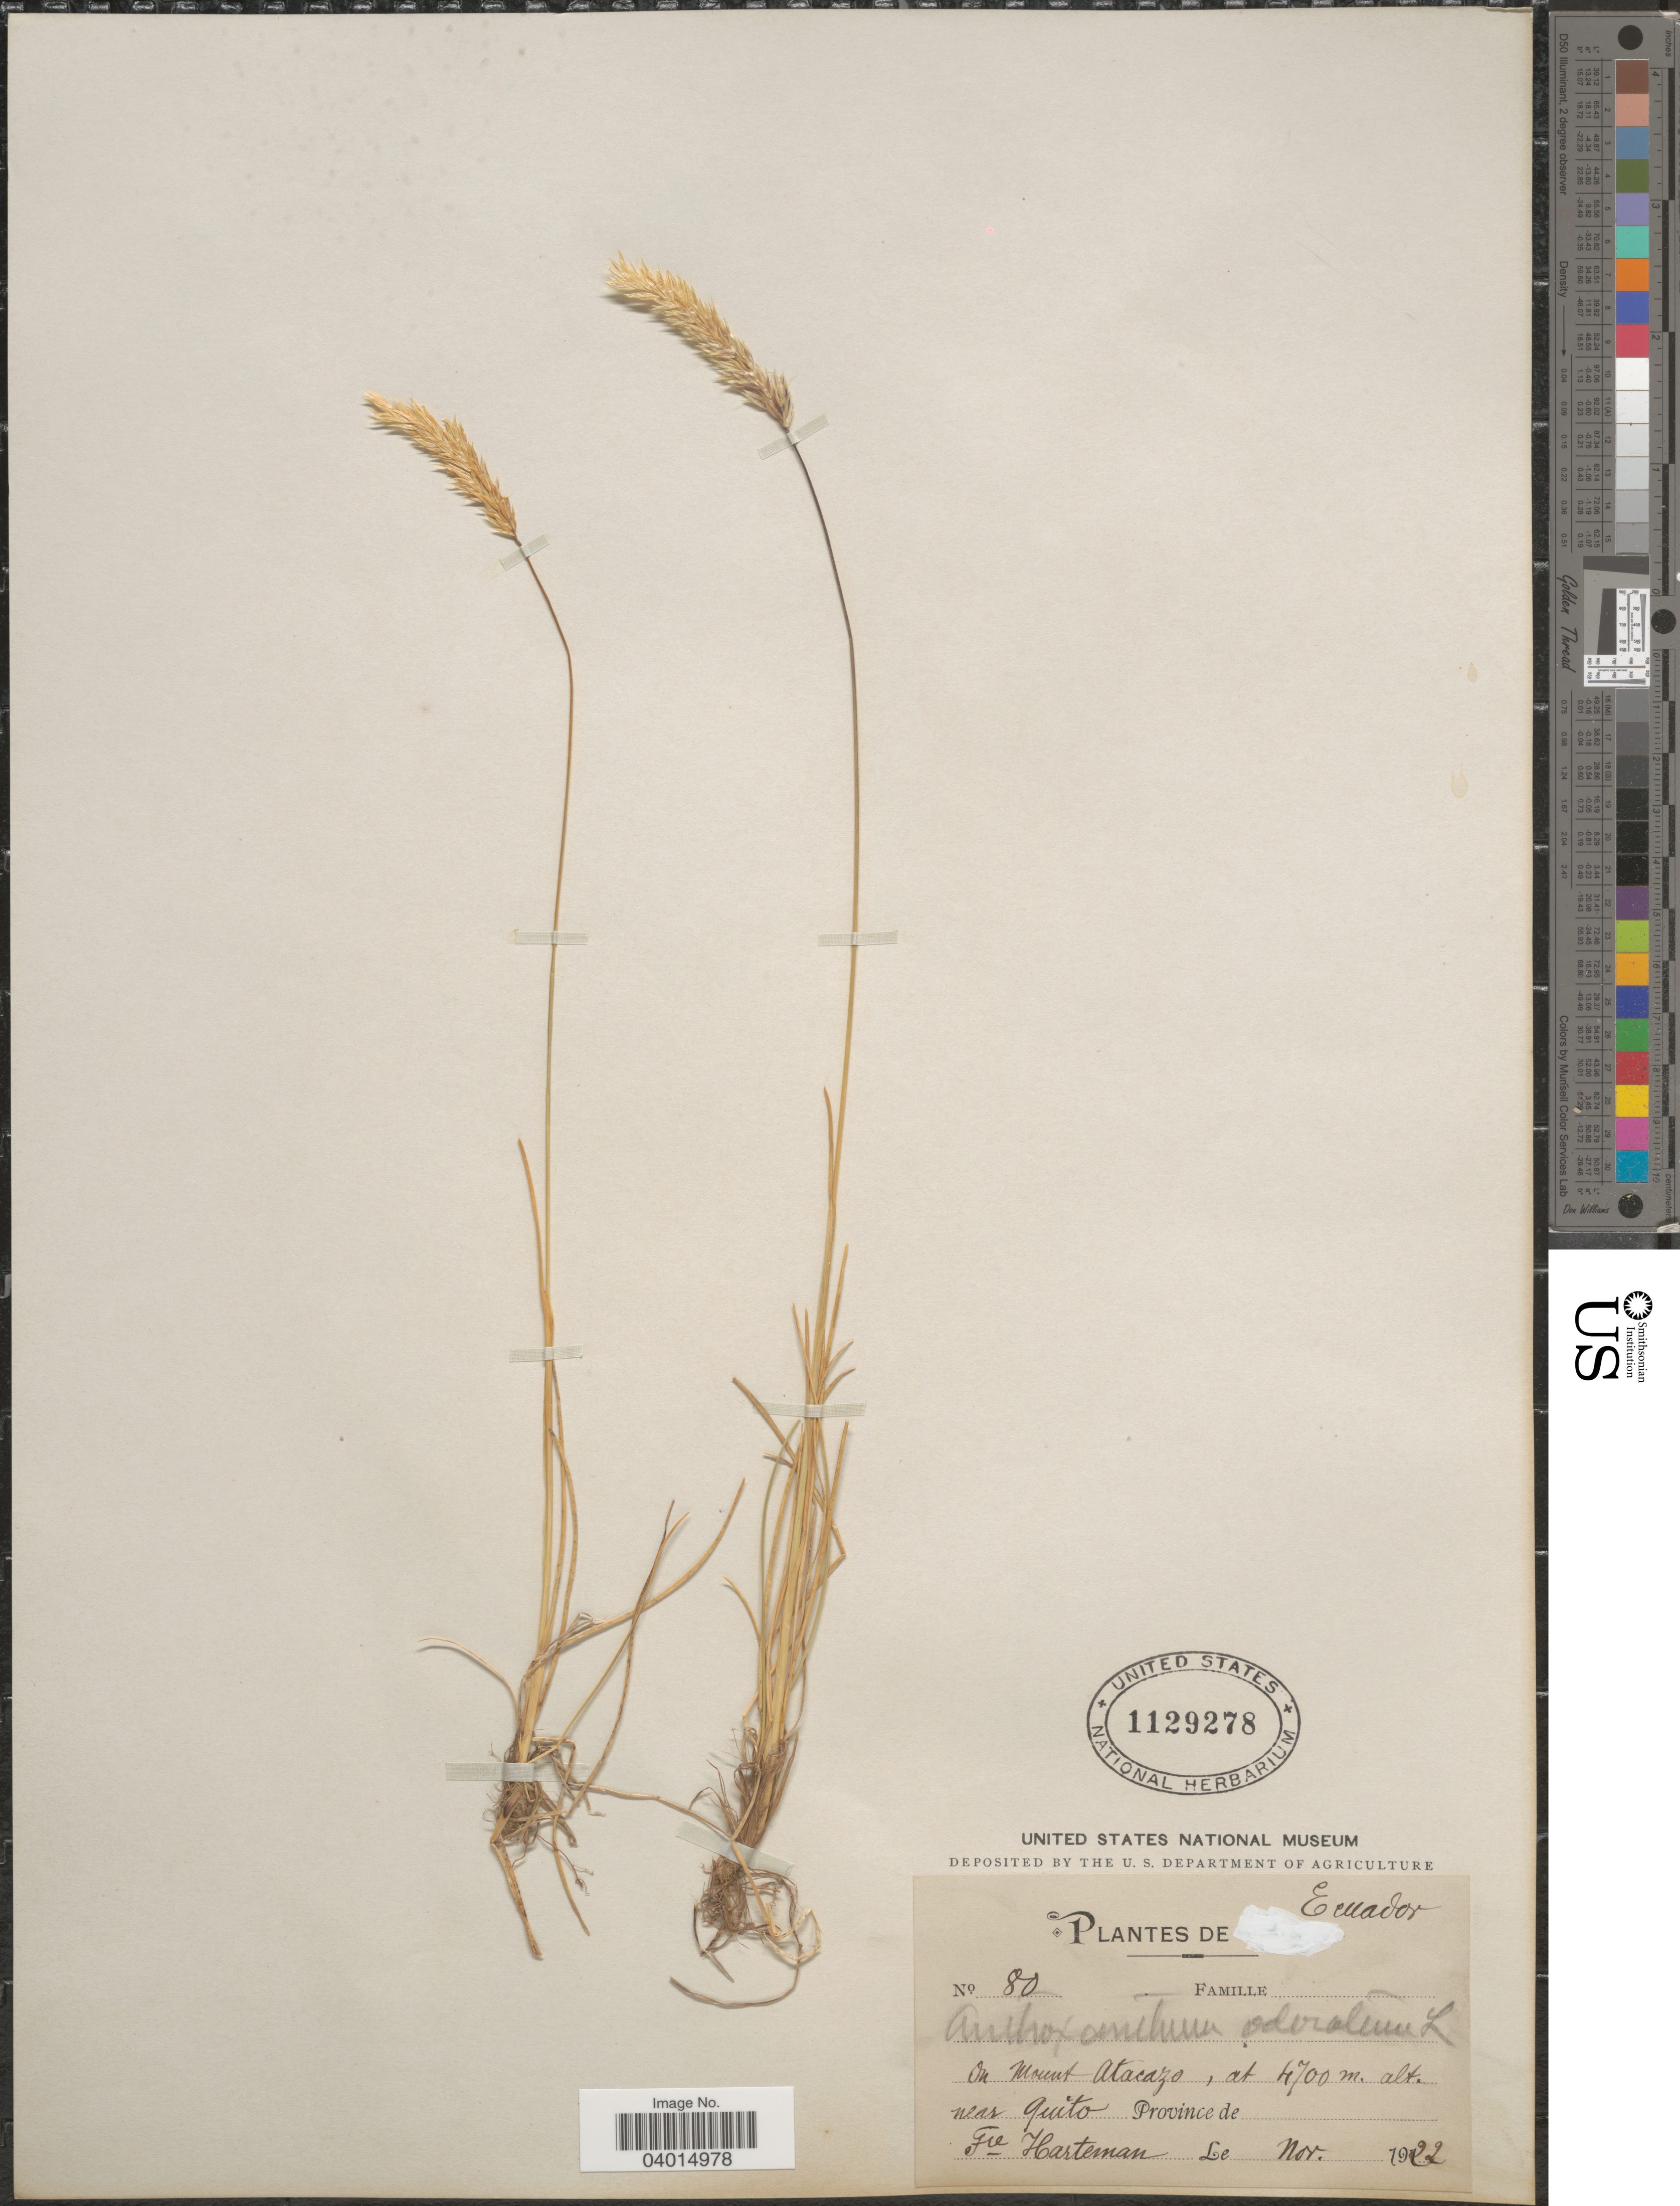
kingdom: Plantae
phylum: Tracheophyta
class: Liliopsida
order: Poales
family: Poaceae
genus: Anthoxanthum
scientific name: Anthoxanthum odoratum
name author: L.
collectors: Harteman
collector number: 80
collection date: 1922-11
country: Ecuador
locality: On Mount Atacazo, near Quito.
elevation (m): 4700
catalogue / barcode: US 1129278